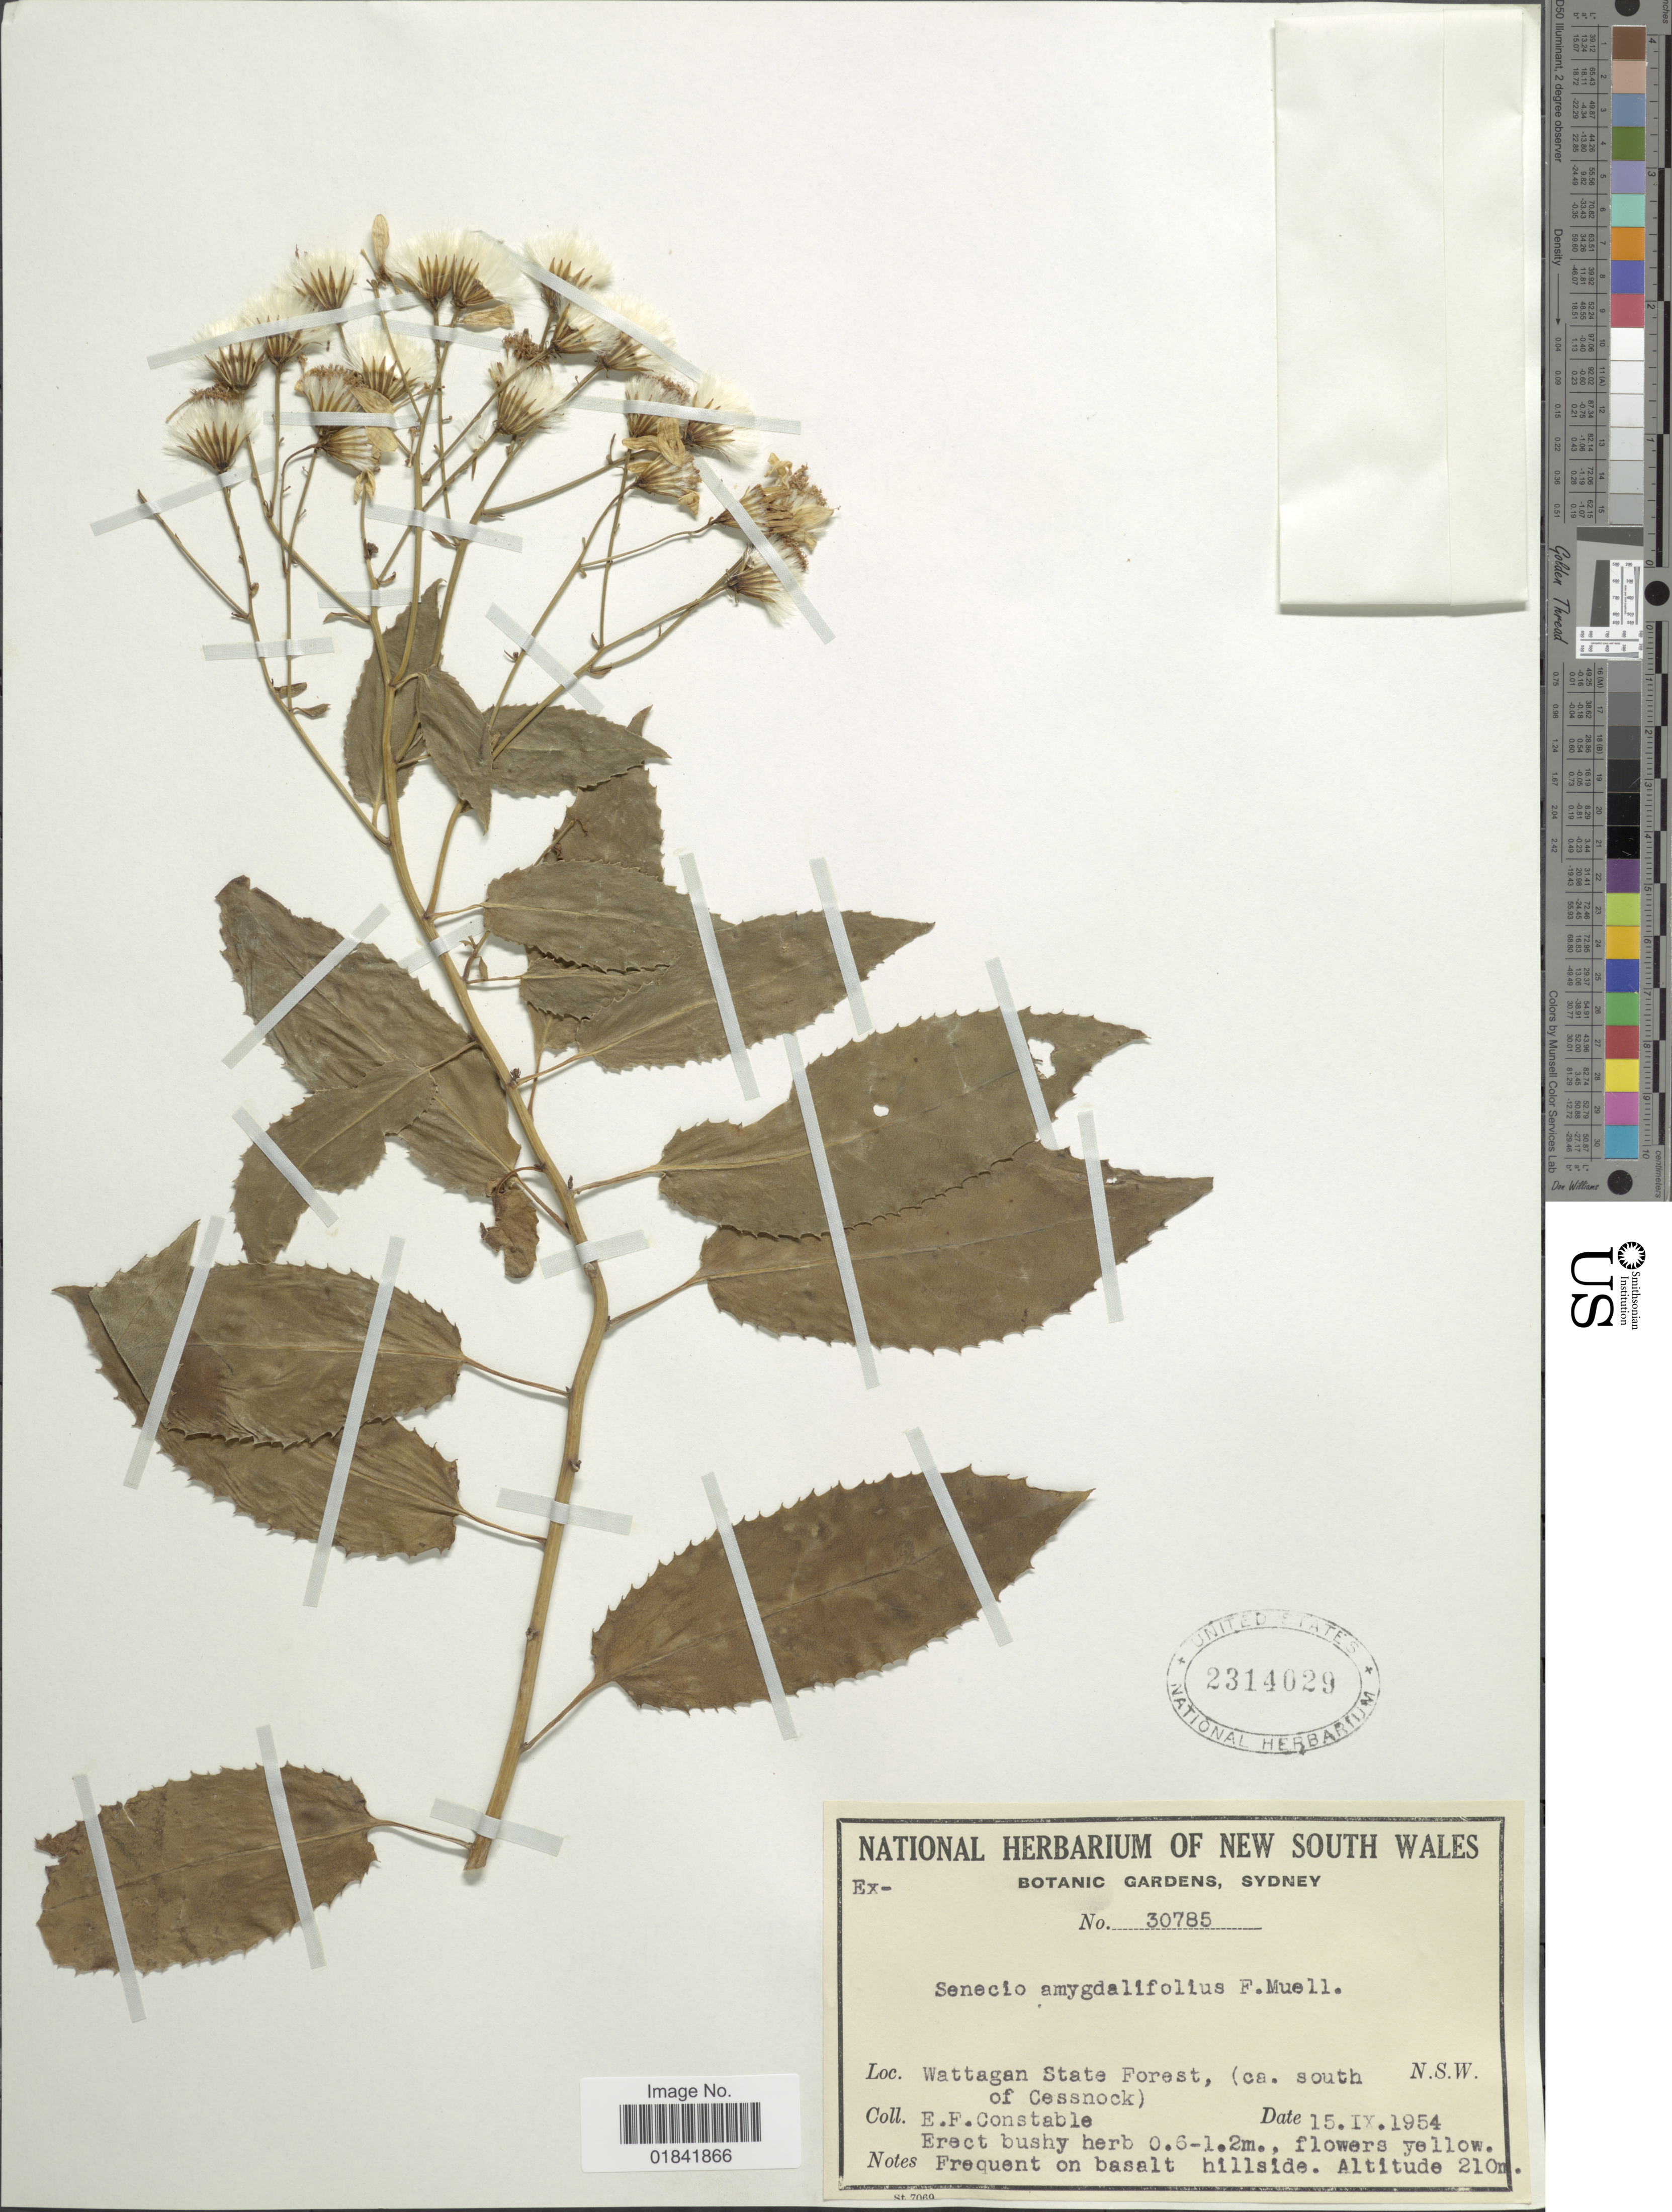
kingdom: Plantae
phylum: Tracheophyta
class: Magnoliopsida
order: Asterales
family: Asteraceae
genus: Senecio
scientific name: Senecio amygdalifolius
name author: F. Muell.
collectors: E. F. Constable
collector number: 30785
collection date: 1954-09-15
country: Australia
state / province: New South Wales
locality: Wattagan State Forest, (ca. south of Cessnock)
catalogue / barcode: US 2314029